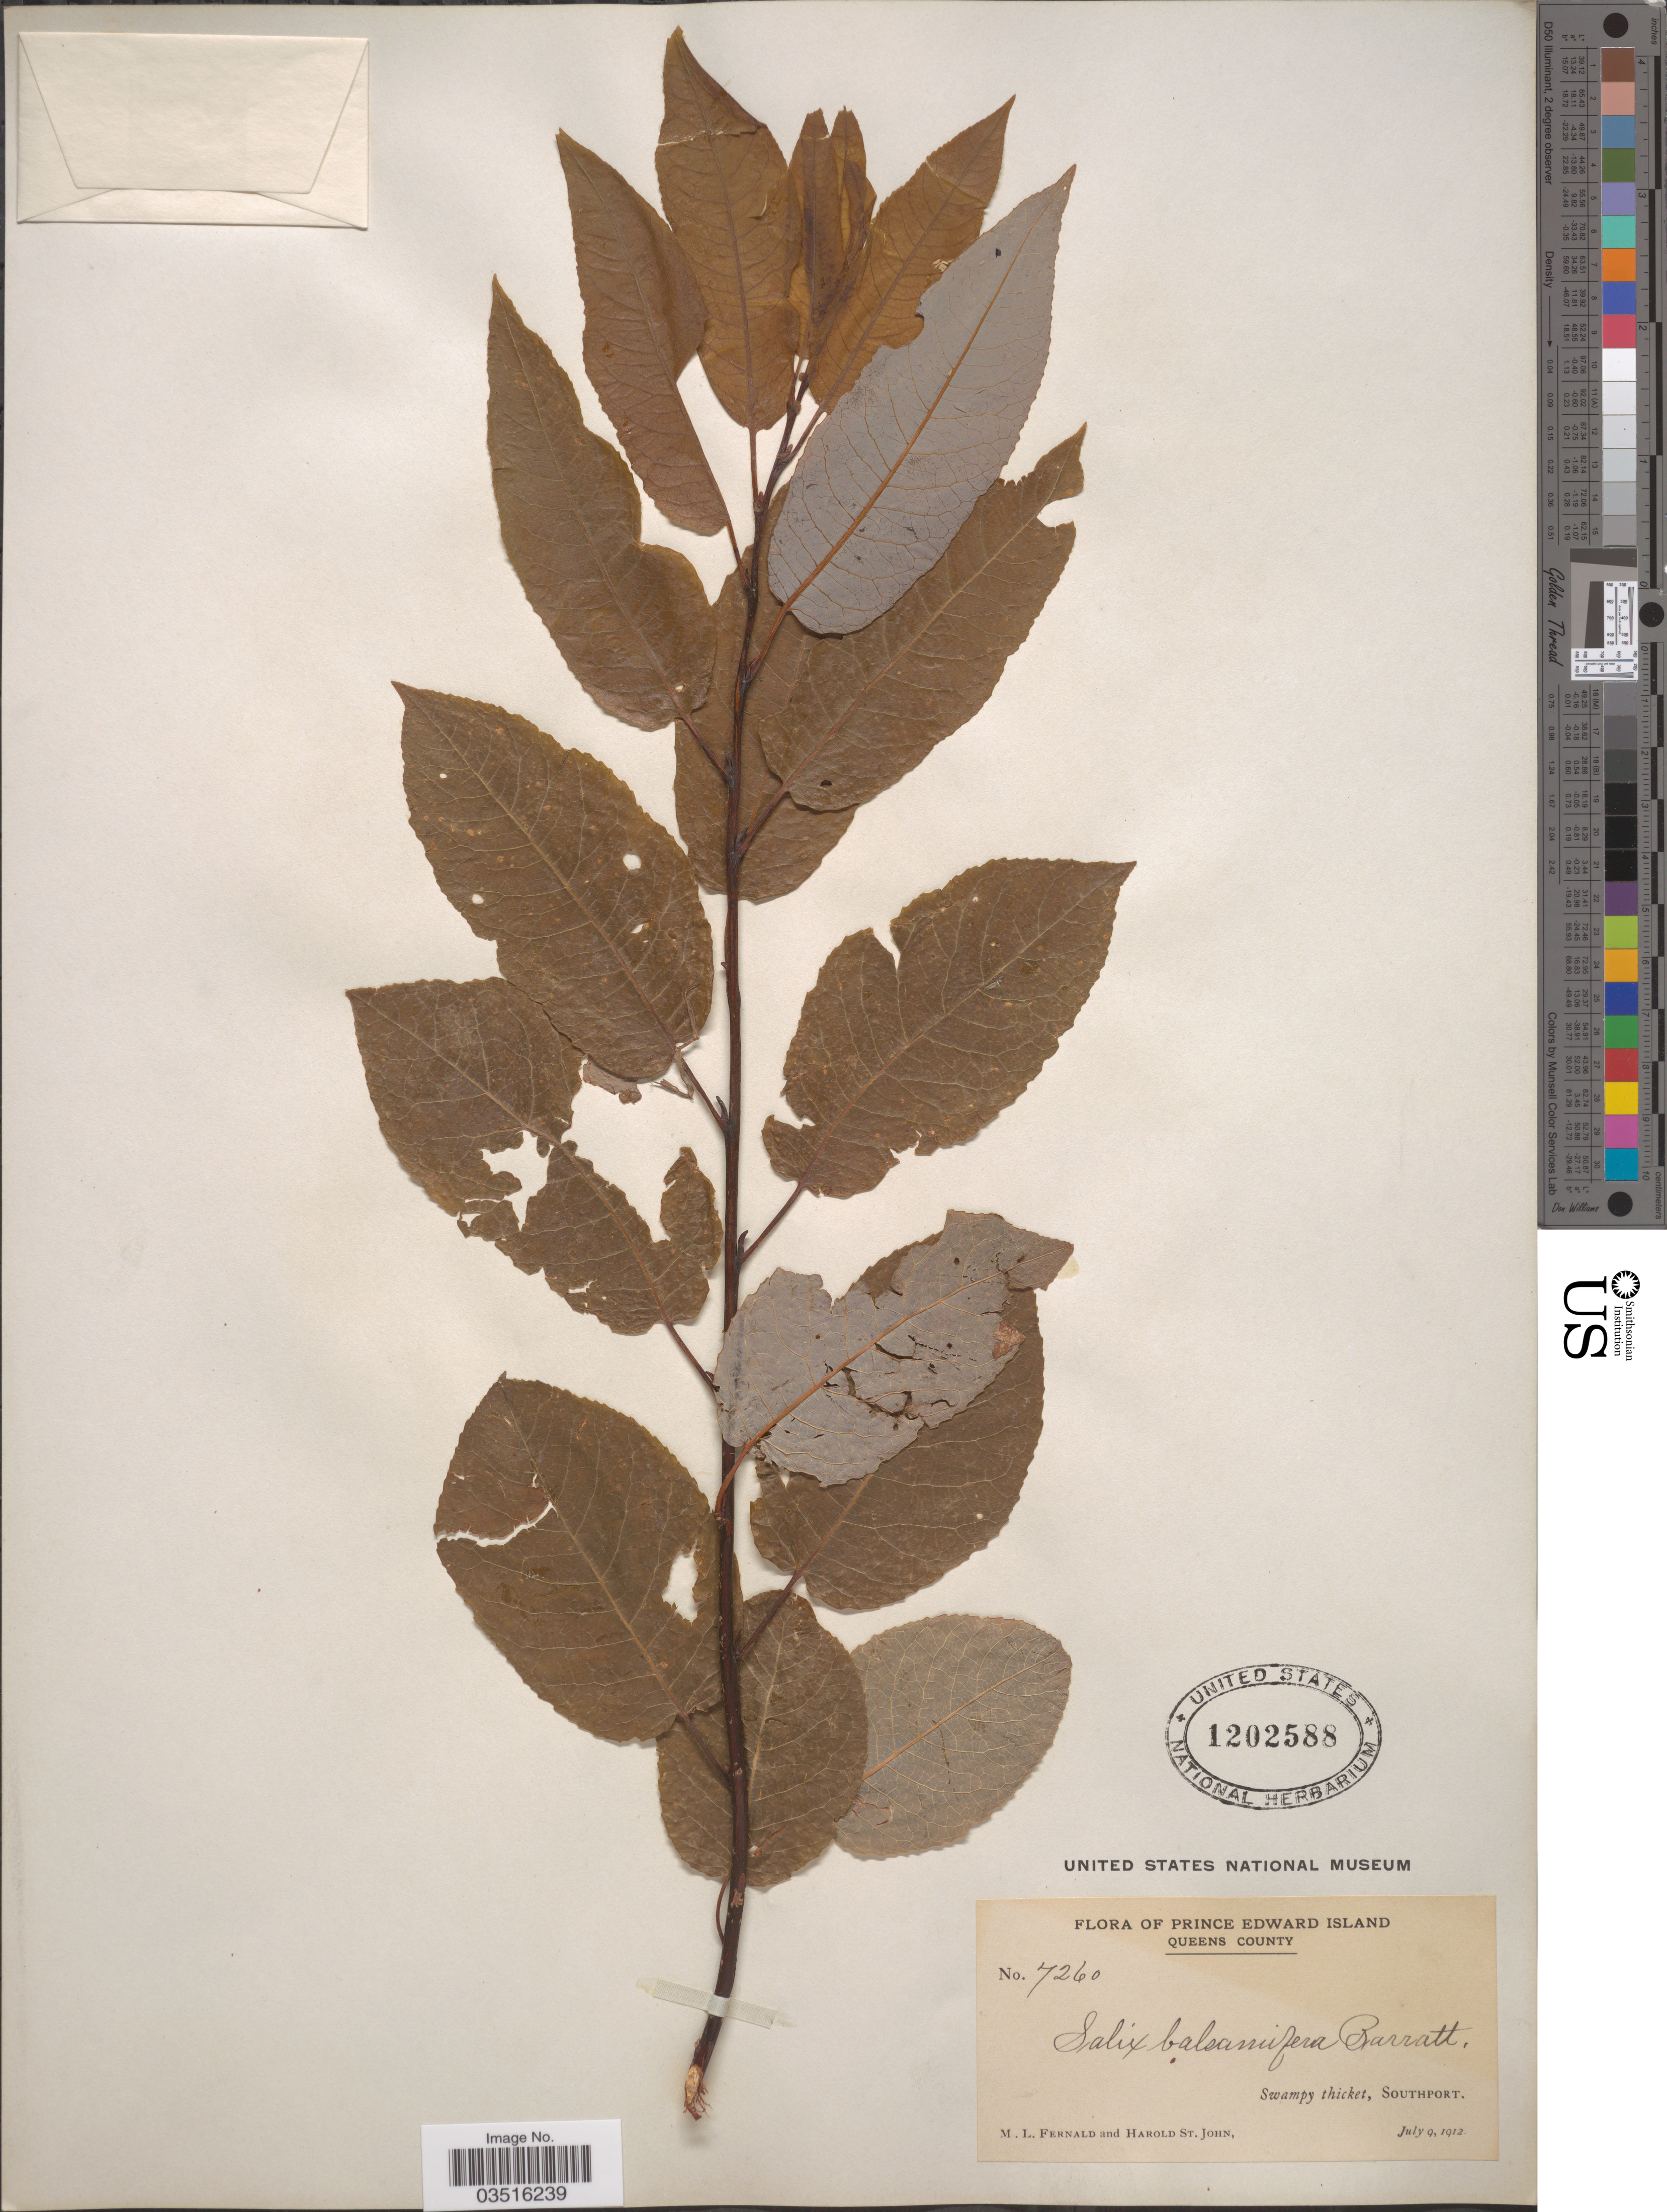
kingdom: Plantae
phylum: Tracheophyta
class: Magnoliopsida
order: Malpighiales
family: Salicaceae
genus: Salix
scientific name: Salix pyrifolia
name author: Ledeb.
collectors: M. L. Fernald & H. St. John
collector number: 7260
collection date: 1912-07-09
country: Canada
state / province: Prince Edward Island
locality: Queens County. Southport.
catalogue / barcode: US 1202588